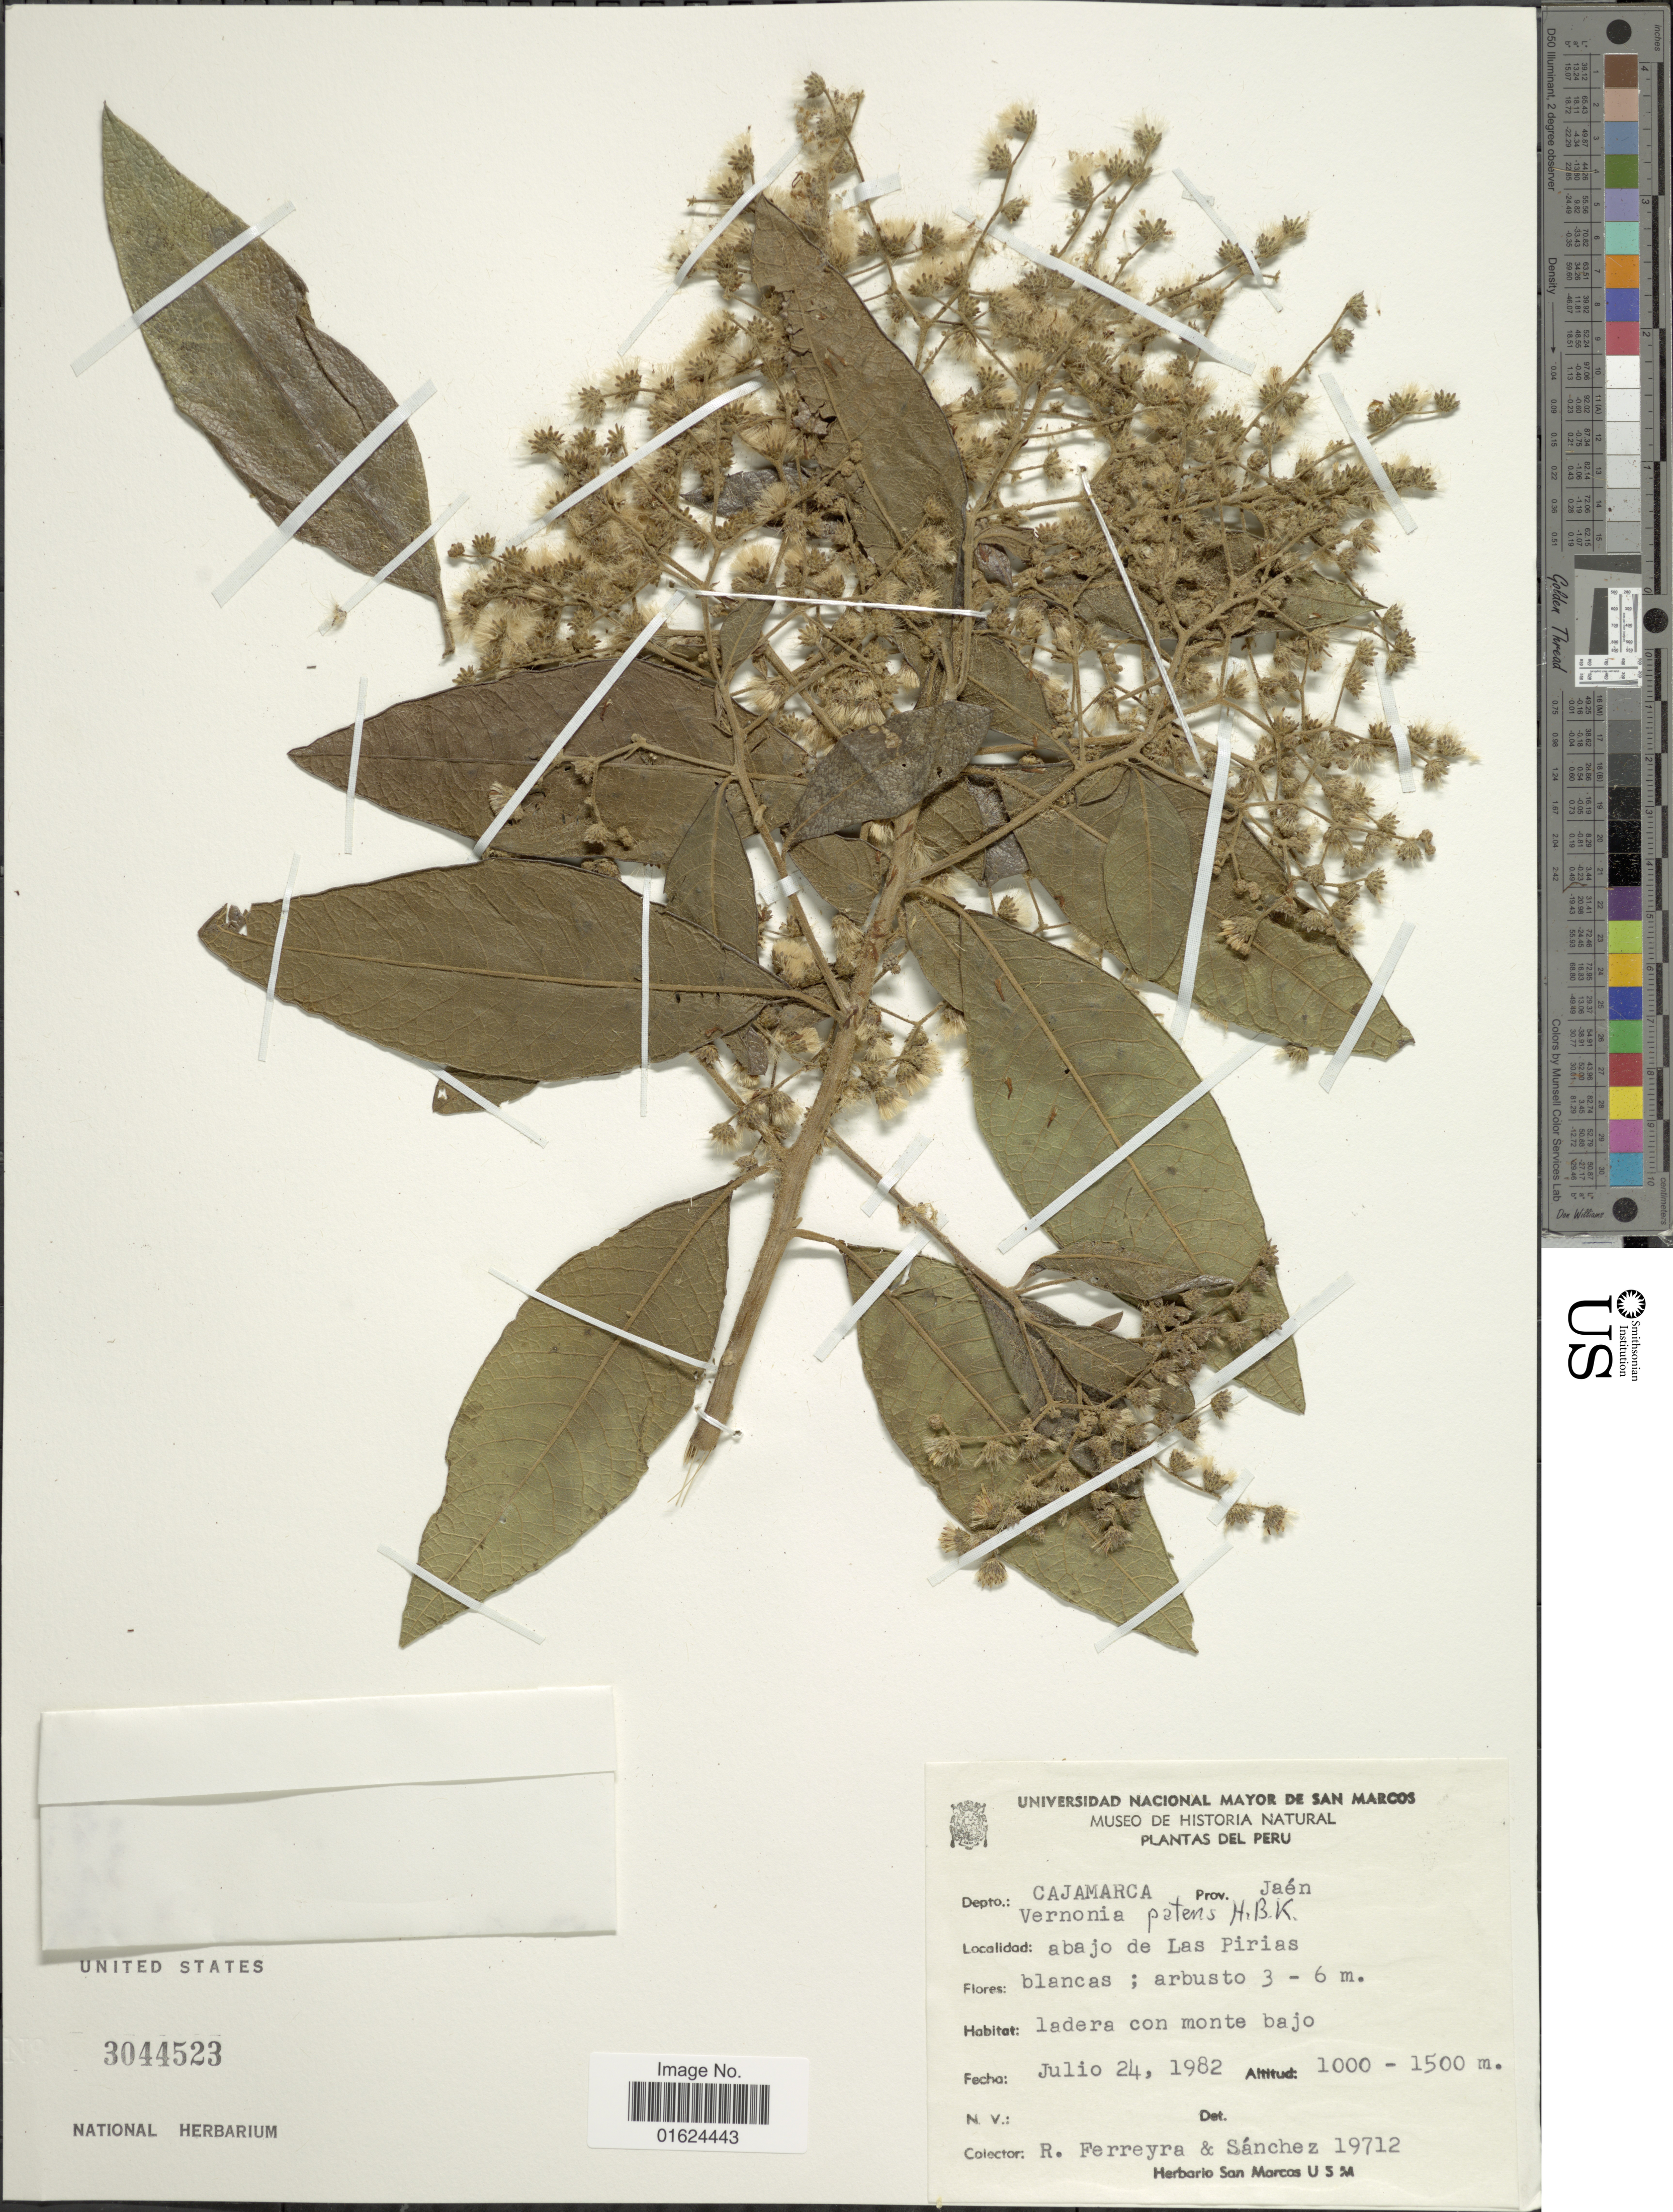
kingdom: Plantae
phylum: Tracheophyta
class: Magnoliopsida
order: Asterales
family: Asteraceae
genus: Vernonanthura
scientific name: Vernonanthura patens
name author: (Kunth) H. Rob.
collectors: R. A. Ferreyra & -. Sánchez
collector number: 19712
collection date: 1982-07-24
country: Peru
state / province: Cajamarca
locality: Depto: Cajamarca, Prov. Jaén, abajo de Las Pirias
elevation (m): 1000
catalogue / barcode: US 3044523